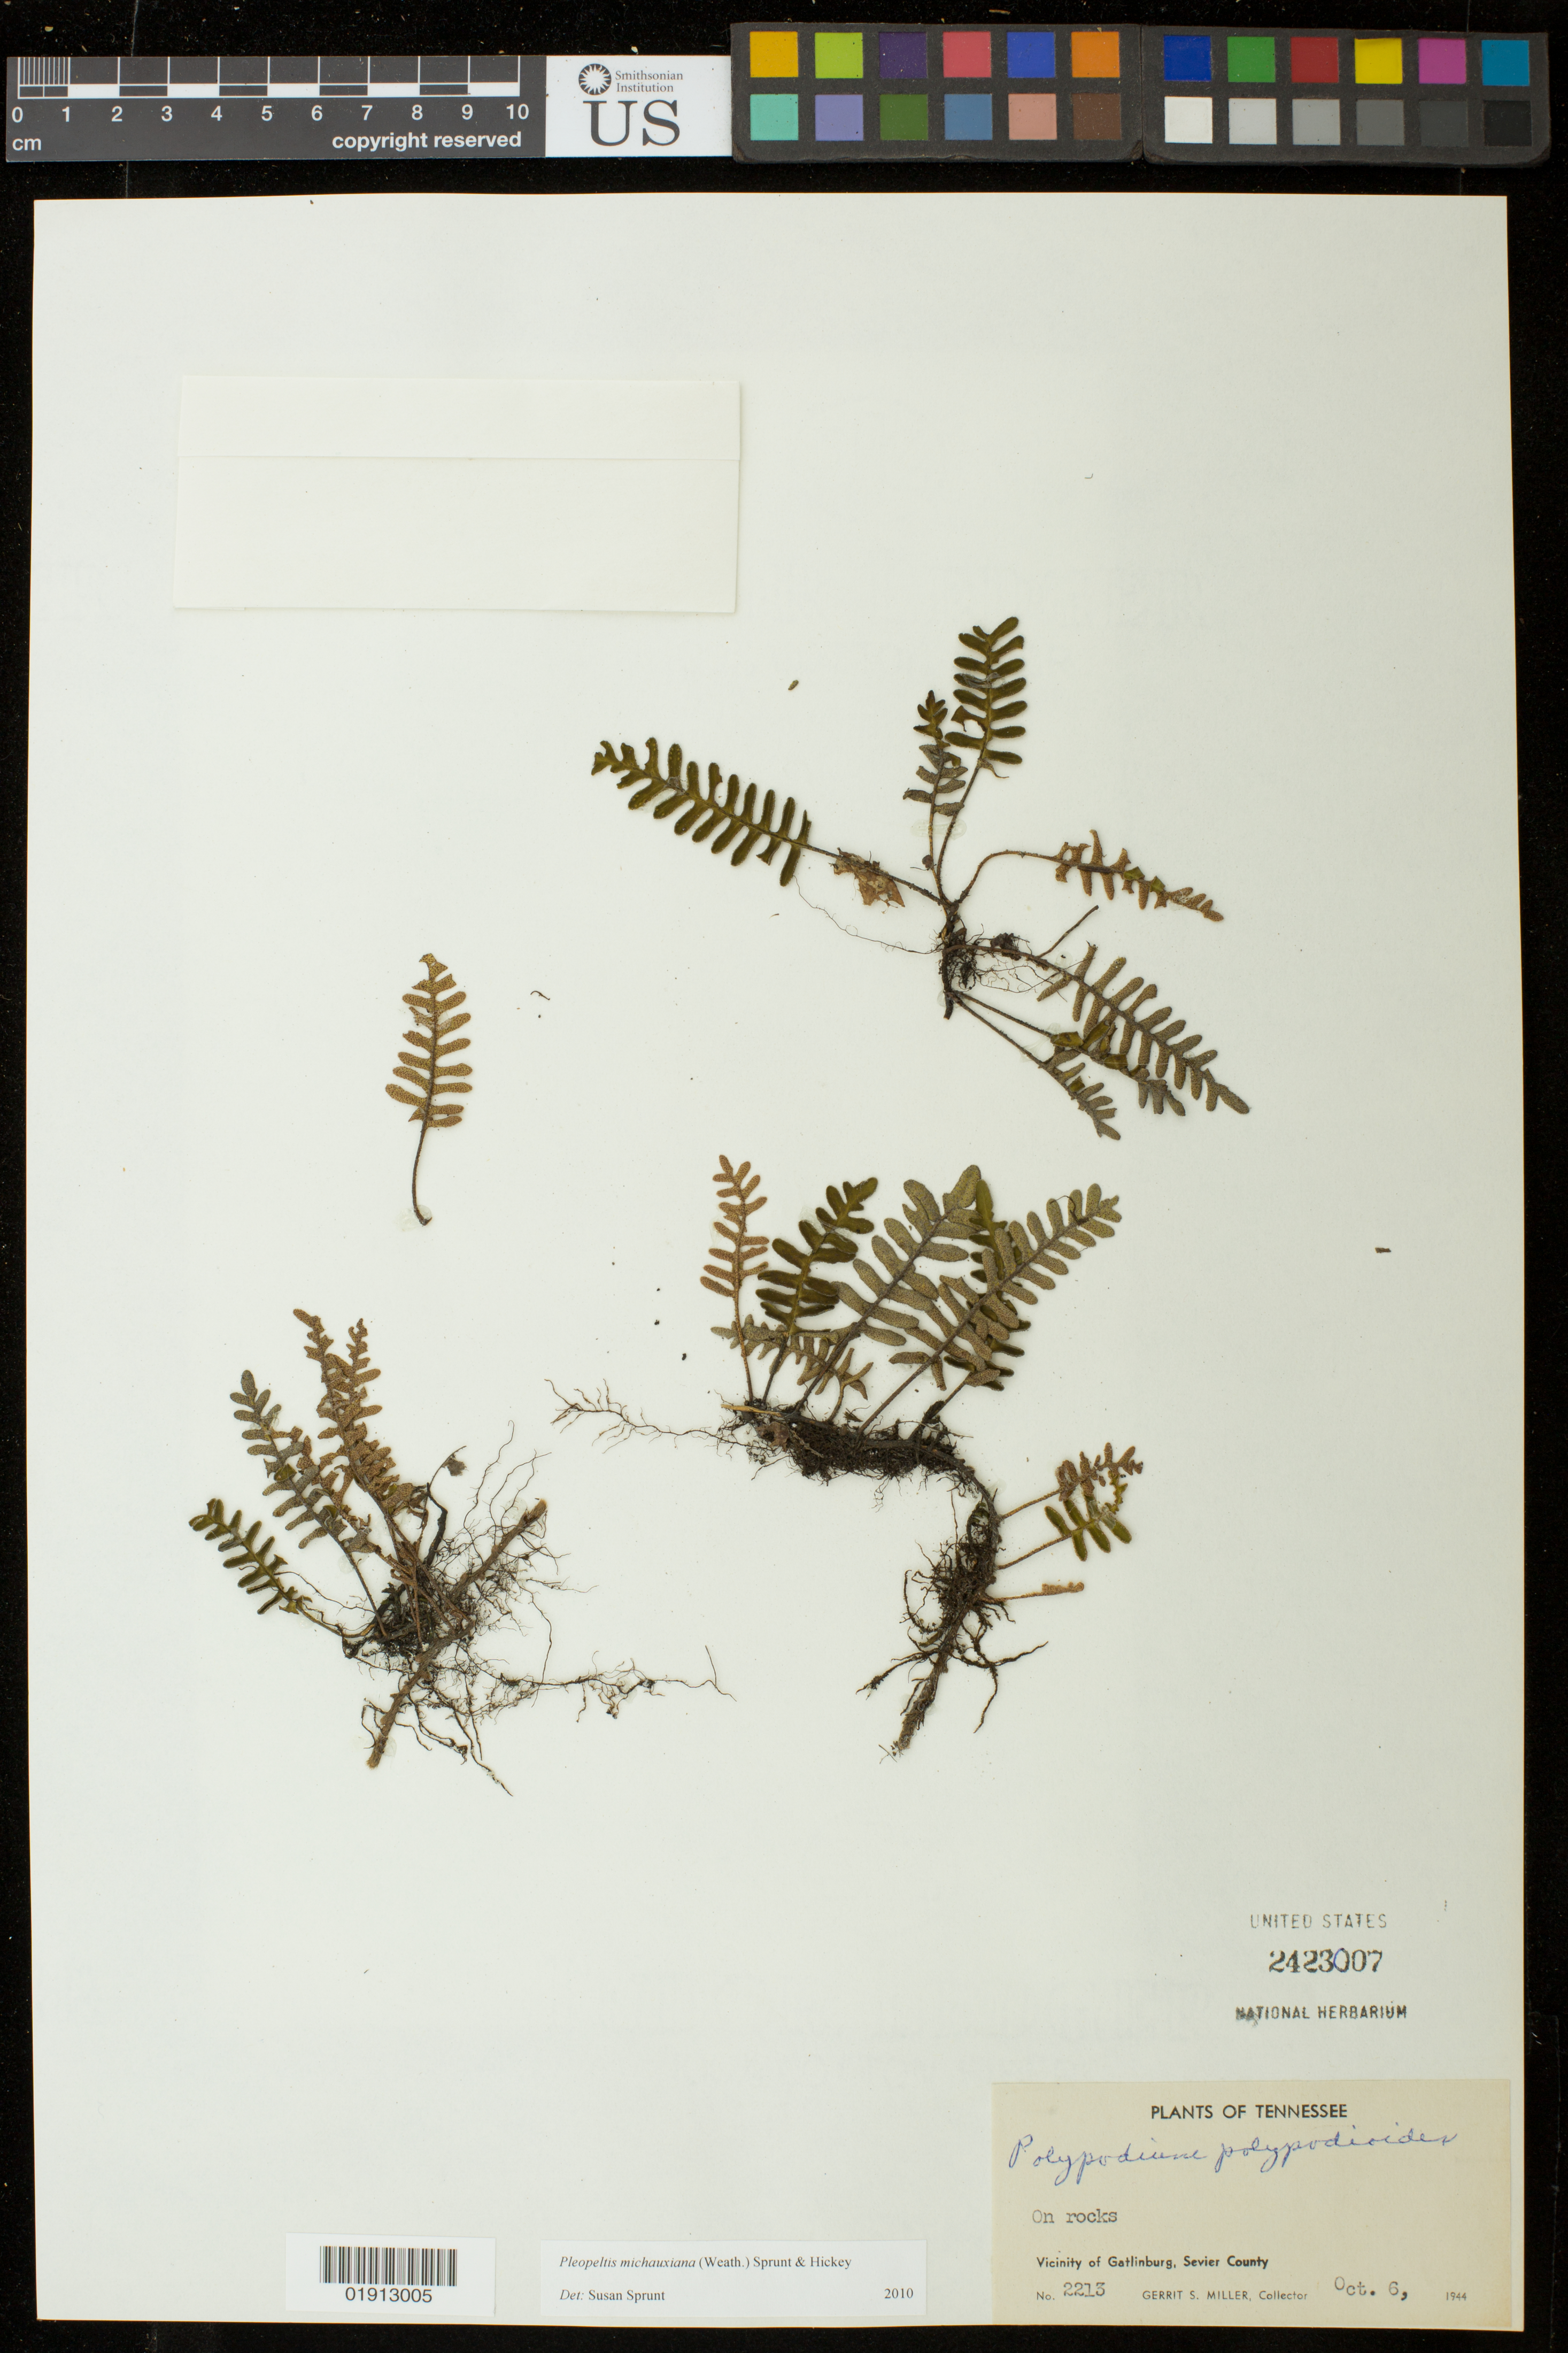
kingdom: Plantae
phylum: Tracheophyta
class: Polypodiopsida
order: Polypodiales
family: Polypodiaceae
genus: Pleopeltis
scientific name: Pleopeltis michauxiana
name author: (Weath.) Hickey & Sprunt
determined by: Sprunt, S. V.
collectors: G. S. Miller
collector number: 2213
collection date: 1944-10-06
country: United States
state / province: Tennessee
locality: Vicinity of Gatlinburg, Sevier County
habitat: On rocks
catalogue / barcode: US 2423007